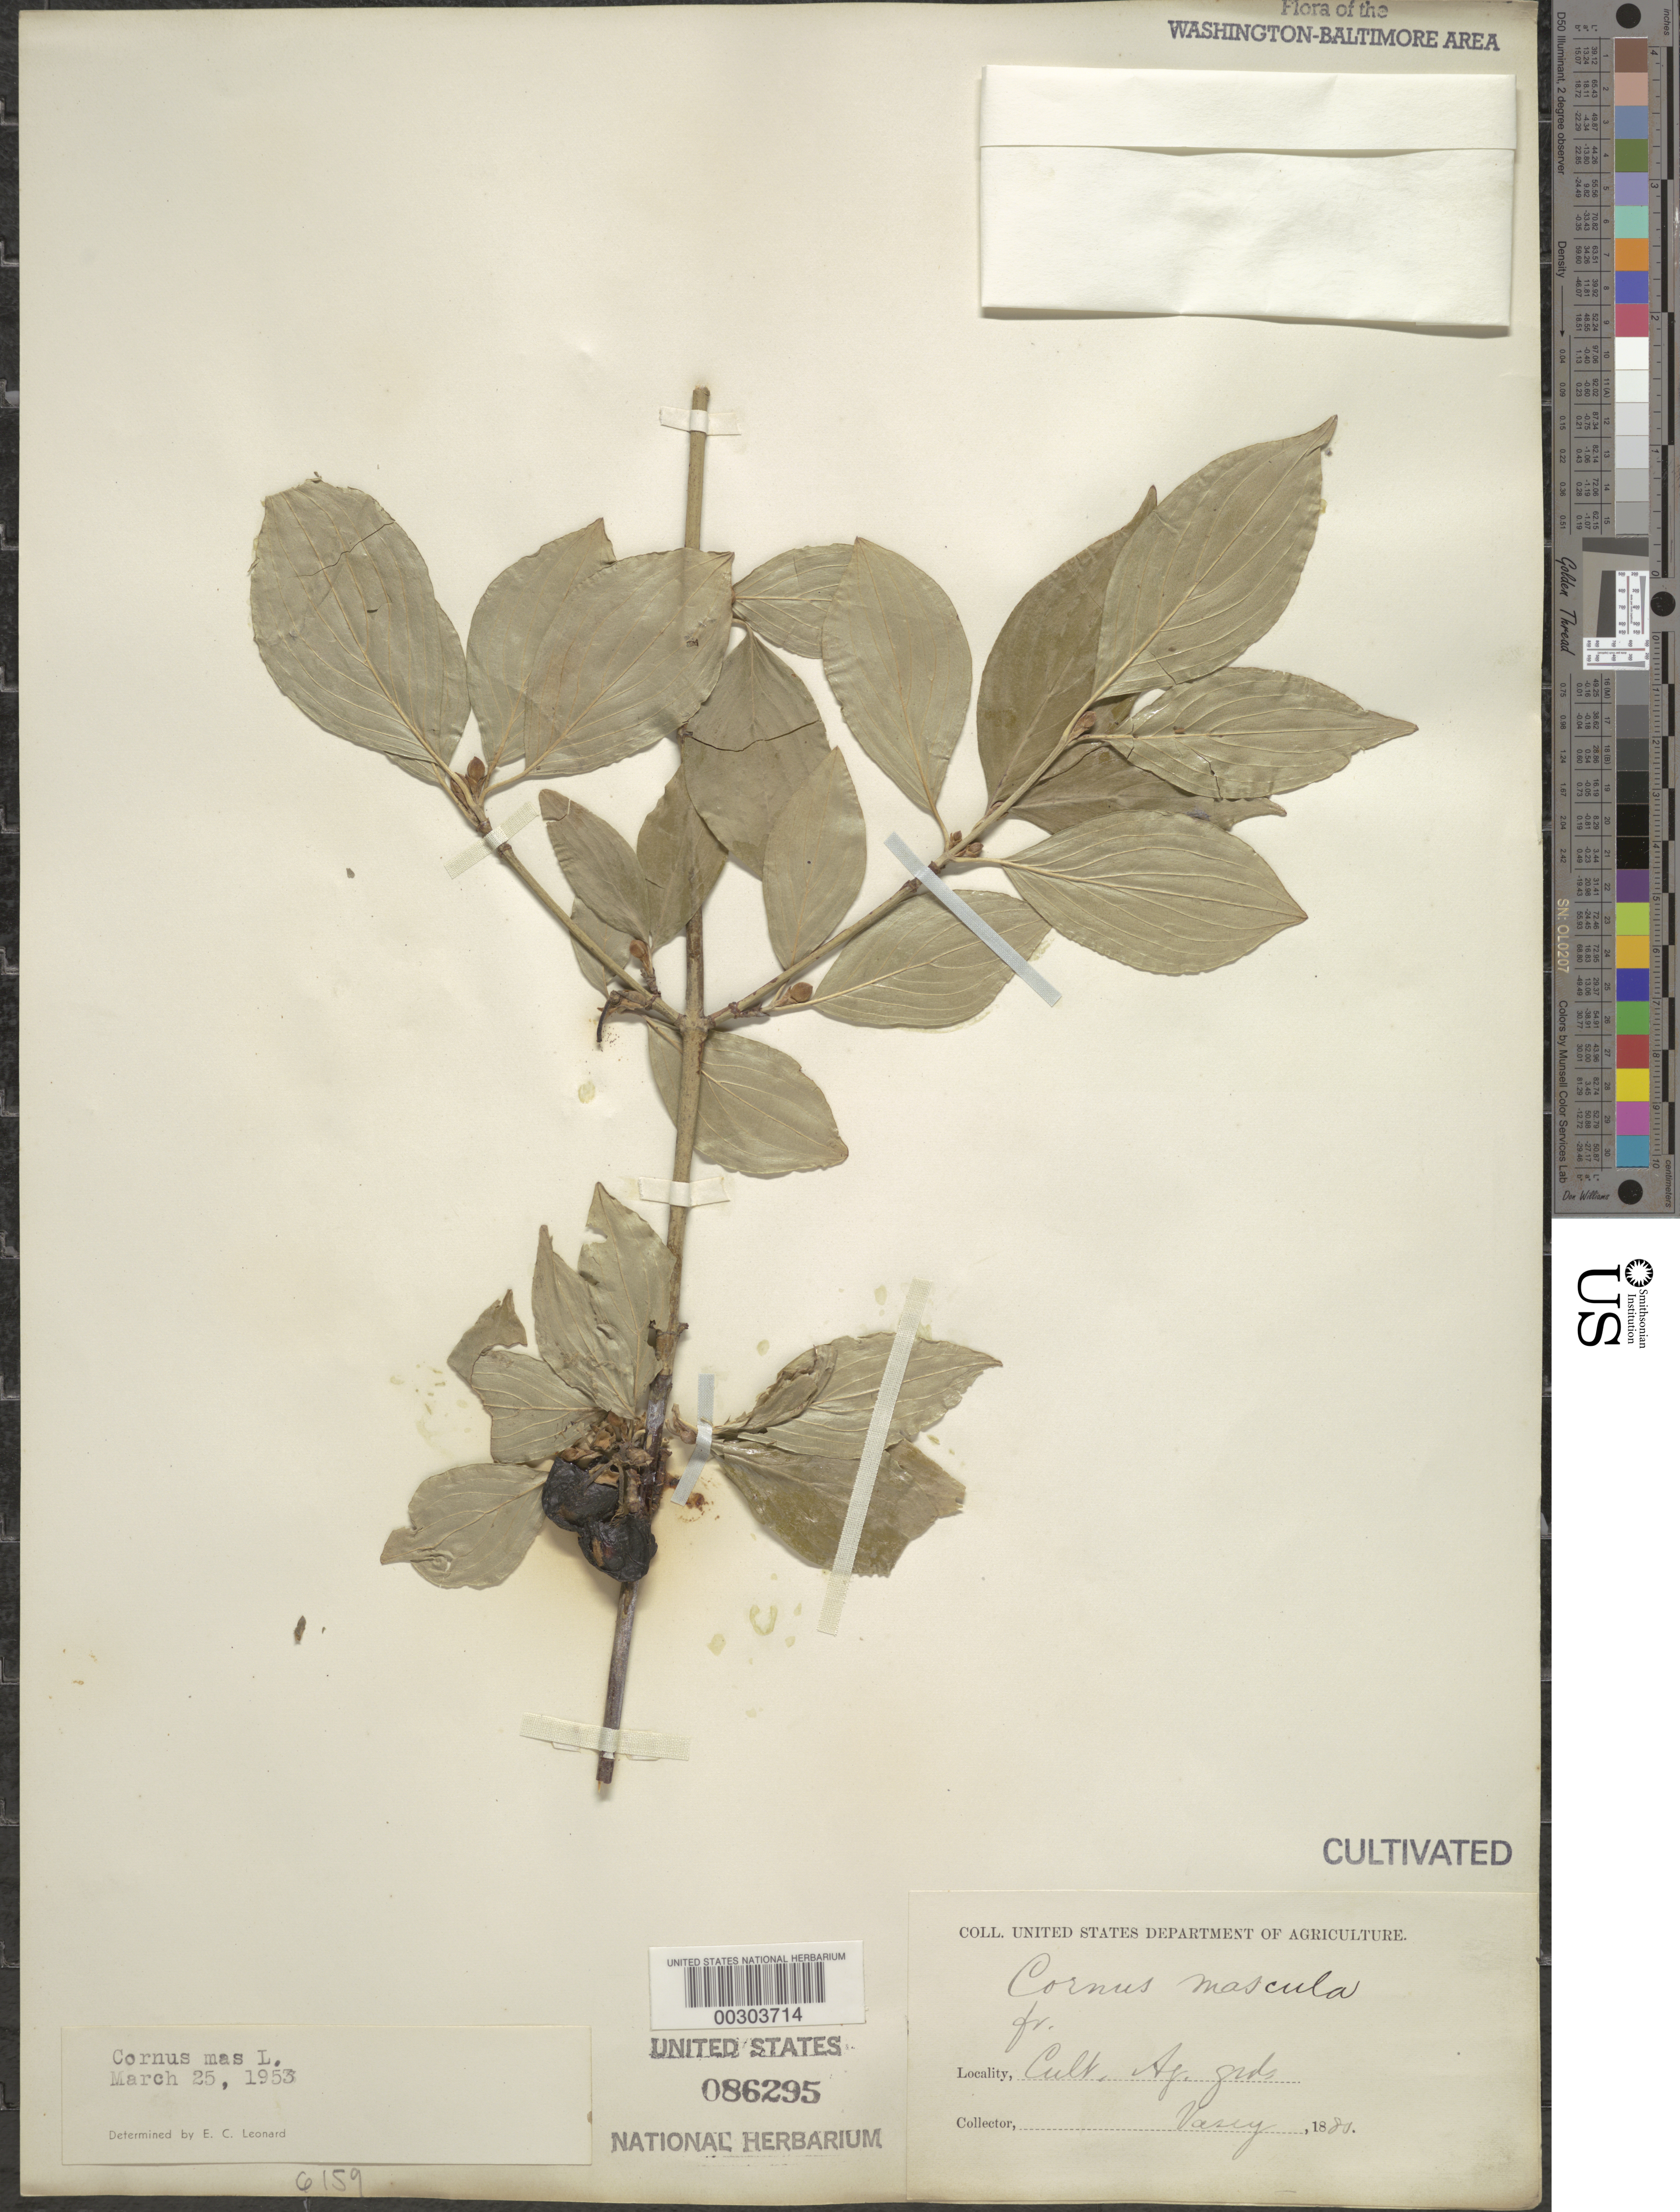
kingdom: Plantae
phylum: Tracheophyta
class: Magnoliopsida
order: Cornales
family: Cornaceae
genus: Cornus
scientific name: Cornus mas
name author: L.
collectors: G. R. Vasey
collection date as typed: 1880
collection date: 1880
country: United States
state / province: District of Columbia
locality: Department of Agriculture grounds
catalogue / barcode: US 86295